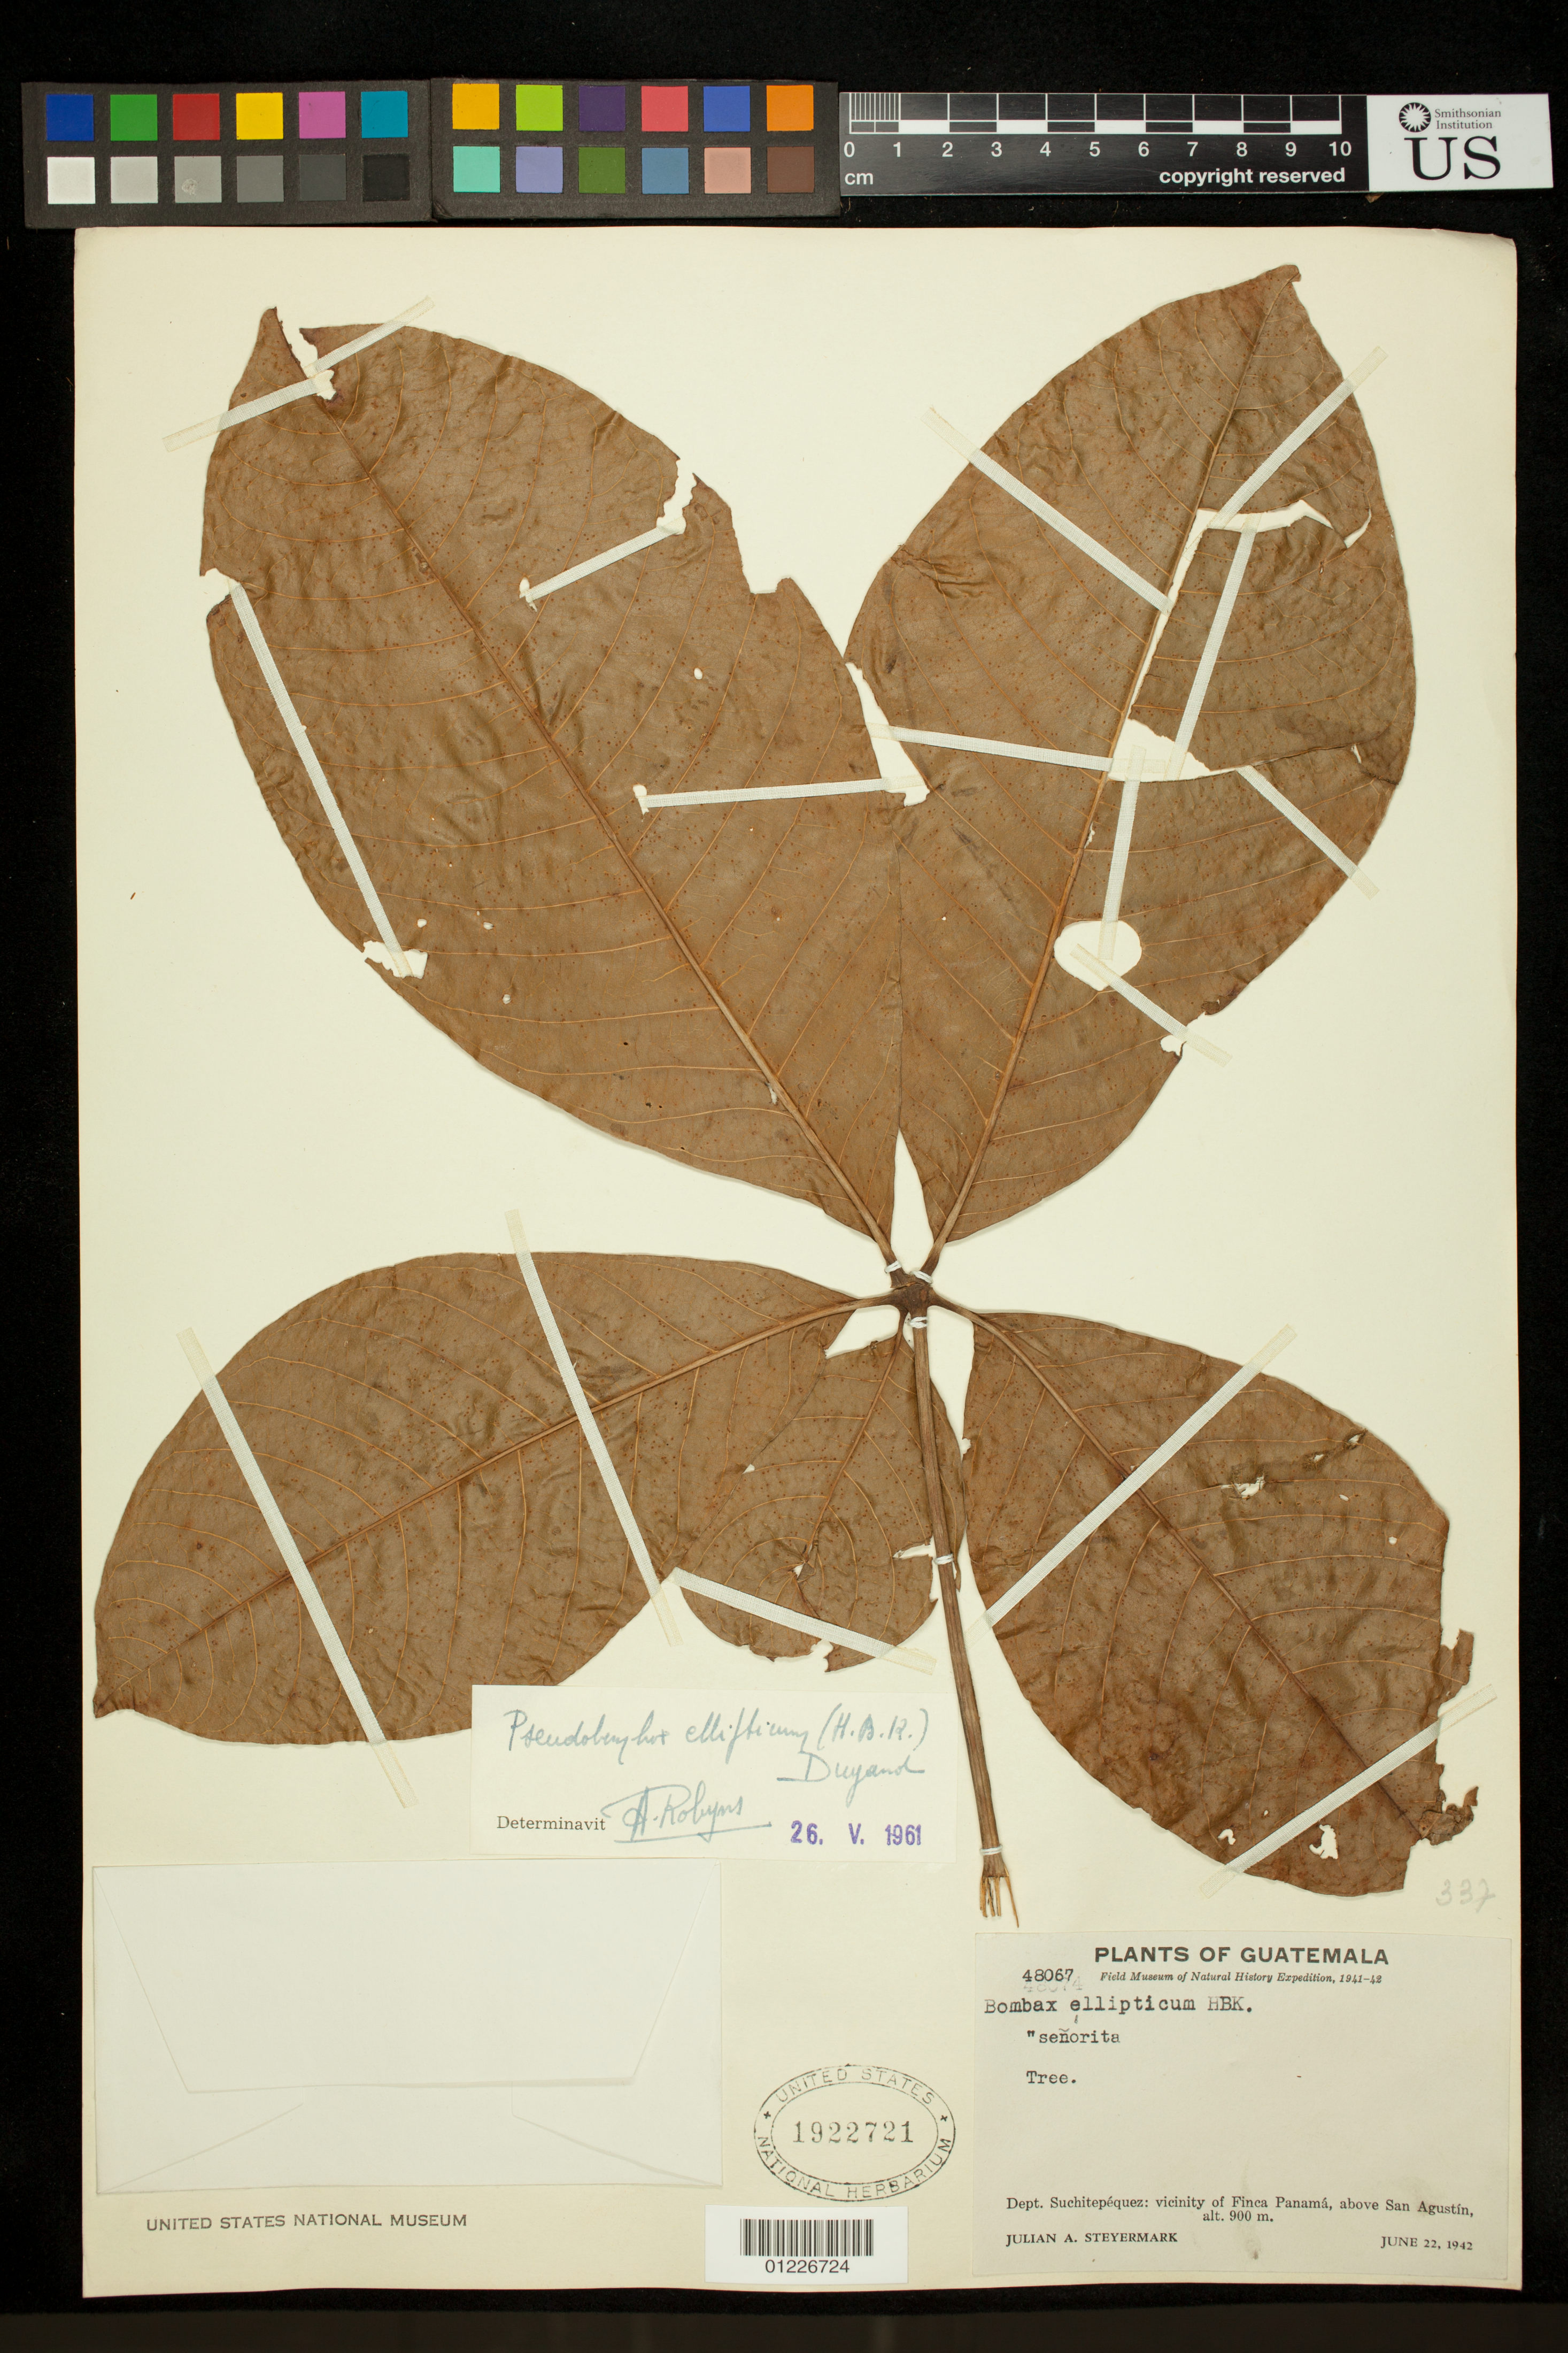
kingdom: Plantae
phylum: Tracheophyta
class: Magnoliopsida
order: Malvales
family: Malvaceae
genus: Pseudobombax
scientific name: Pseudobombax ellipticum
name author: (Kunth) Dugand G.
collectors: J. Steyermark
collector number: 48067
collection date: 1942-06-22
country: Guatemala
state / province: Suchitepéquez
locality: dept, Suchitepequez of Finca Panama, above San Agustin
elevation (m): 900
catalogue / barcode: US 1922721